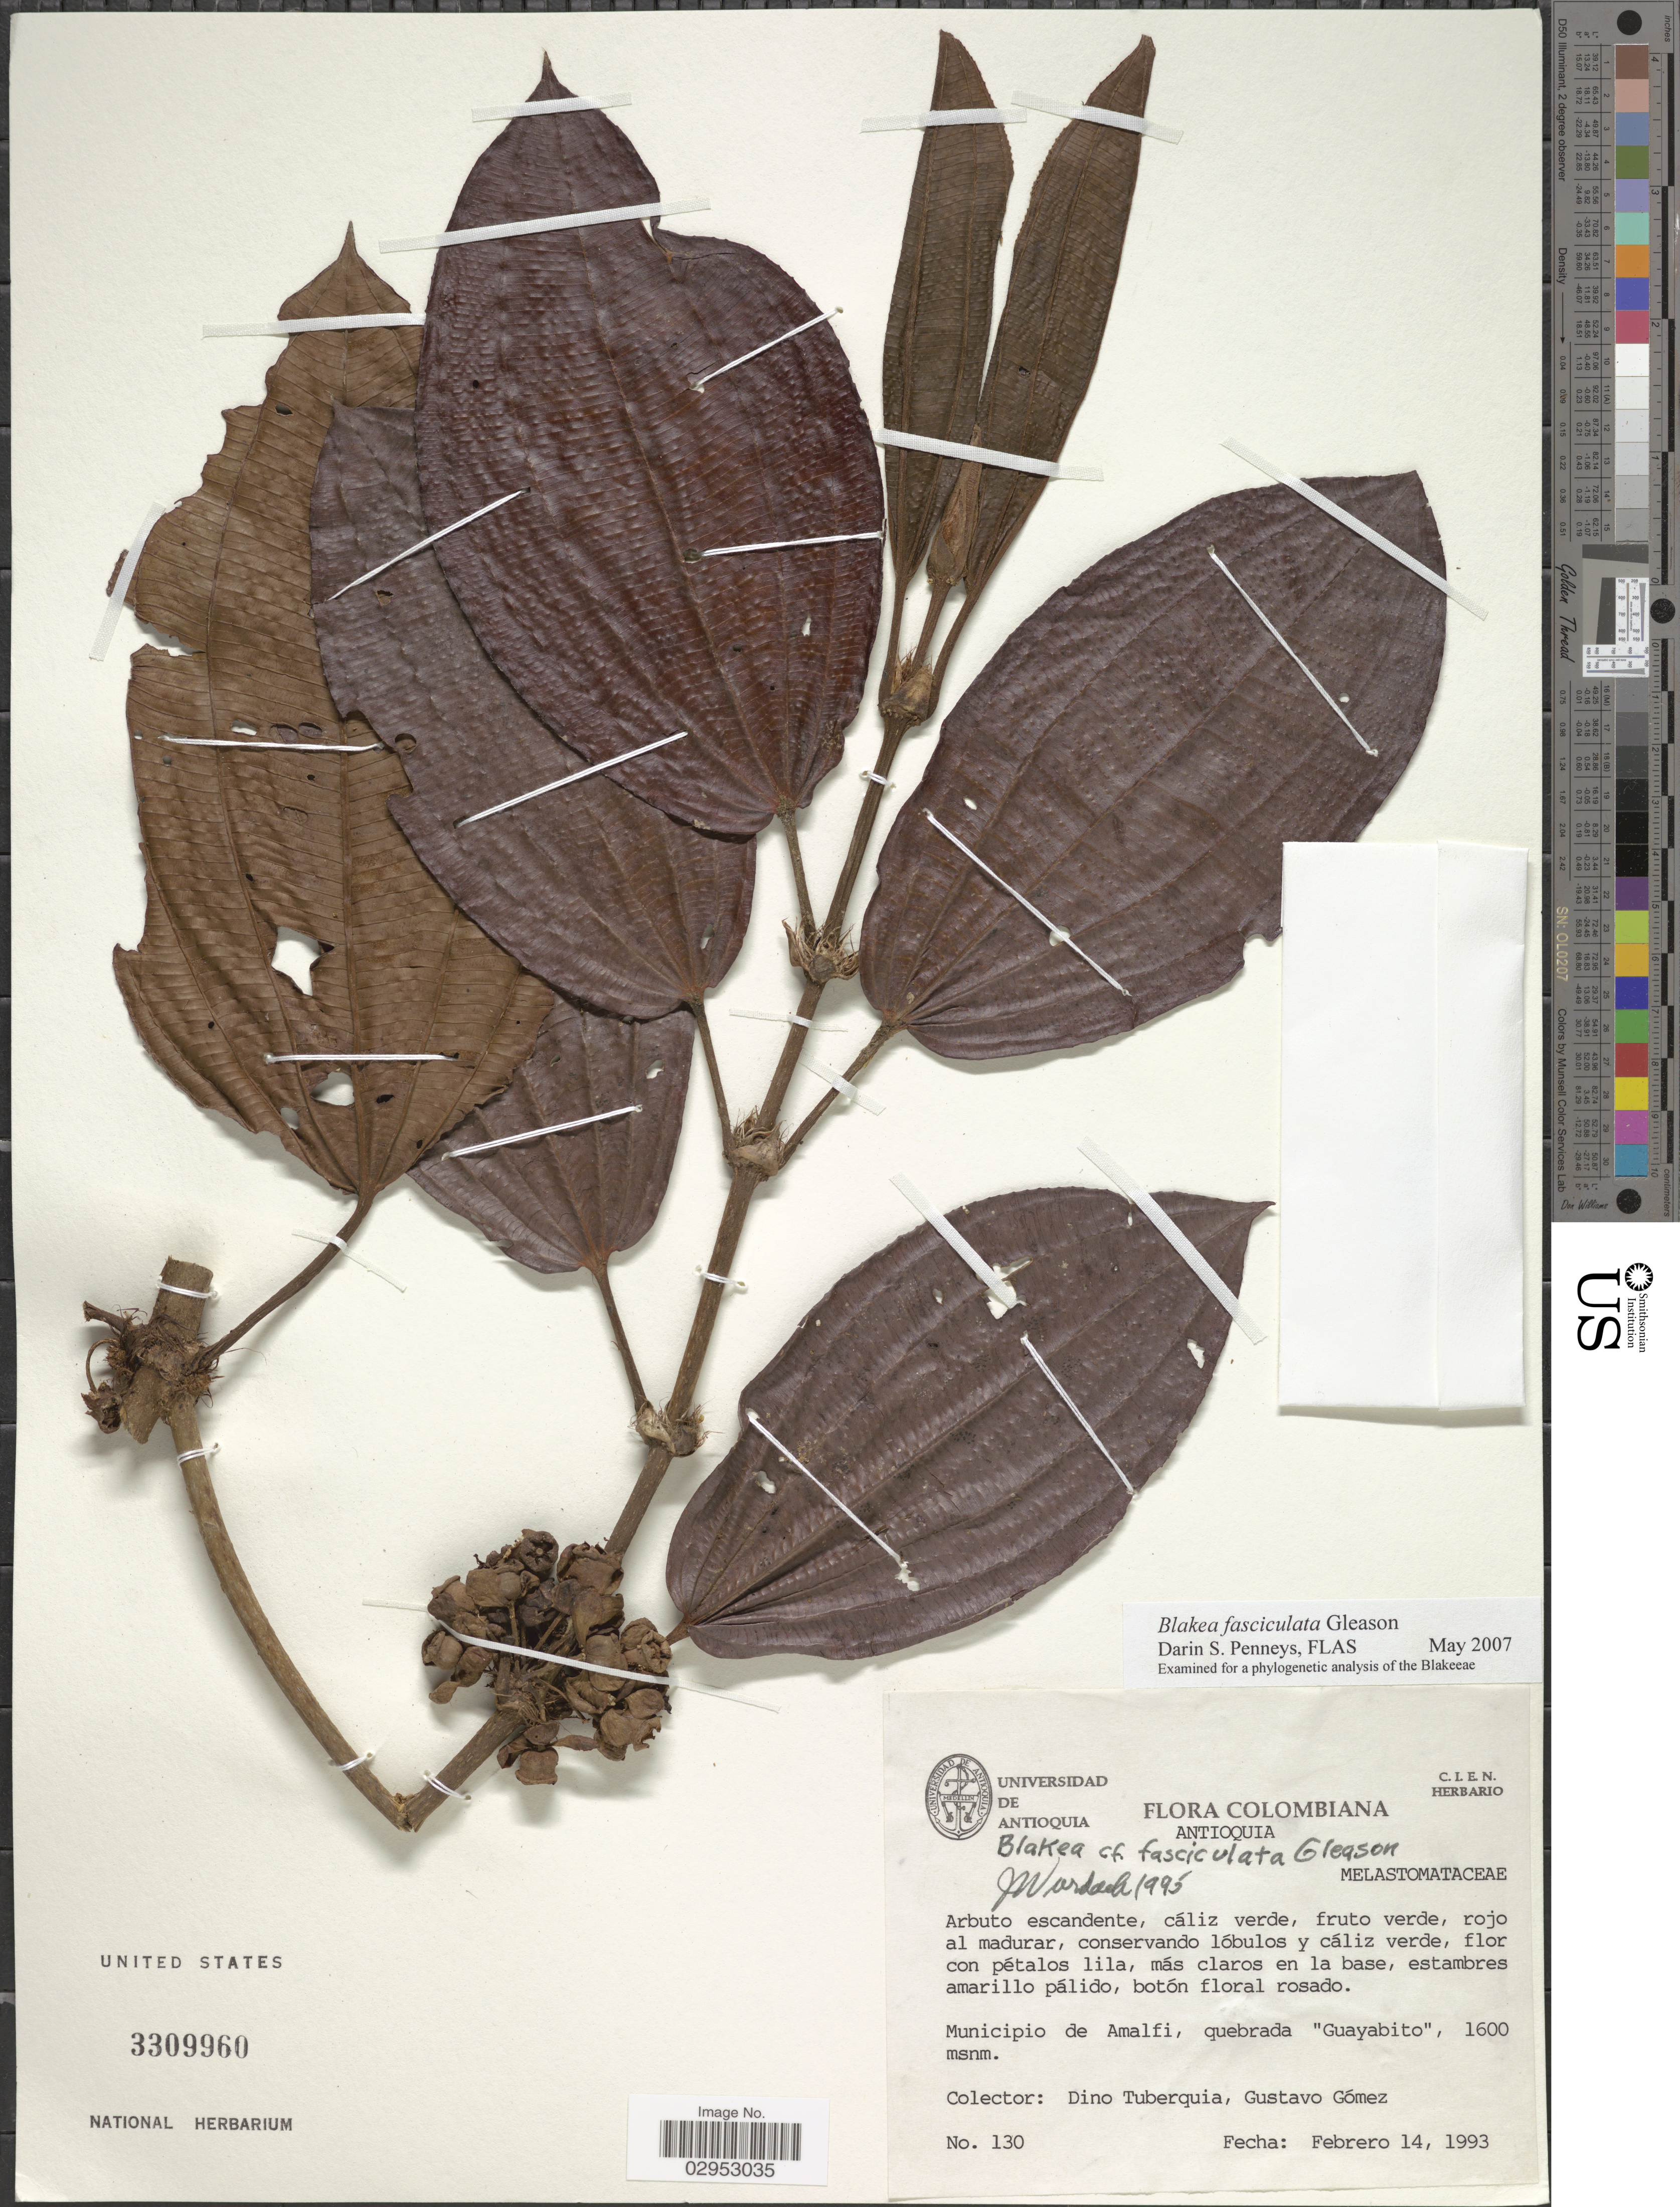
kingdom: Plantae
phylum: Tracheophyta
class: Magnoliopsida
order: Myrtales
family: Melastomataceae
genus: Blakea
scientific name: Blakea fasciculata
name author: Gleason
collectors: D. Tuberquia & G. Gomez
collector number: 130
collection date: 1993-02-14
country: Colombia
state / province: Antioquia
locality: Municipio de Amalfi, quebrada "Guayabito".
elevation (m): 1600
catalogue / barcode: US 3309960